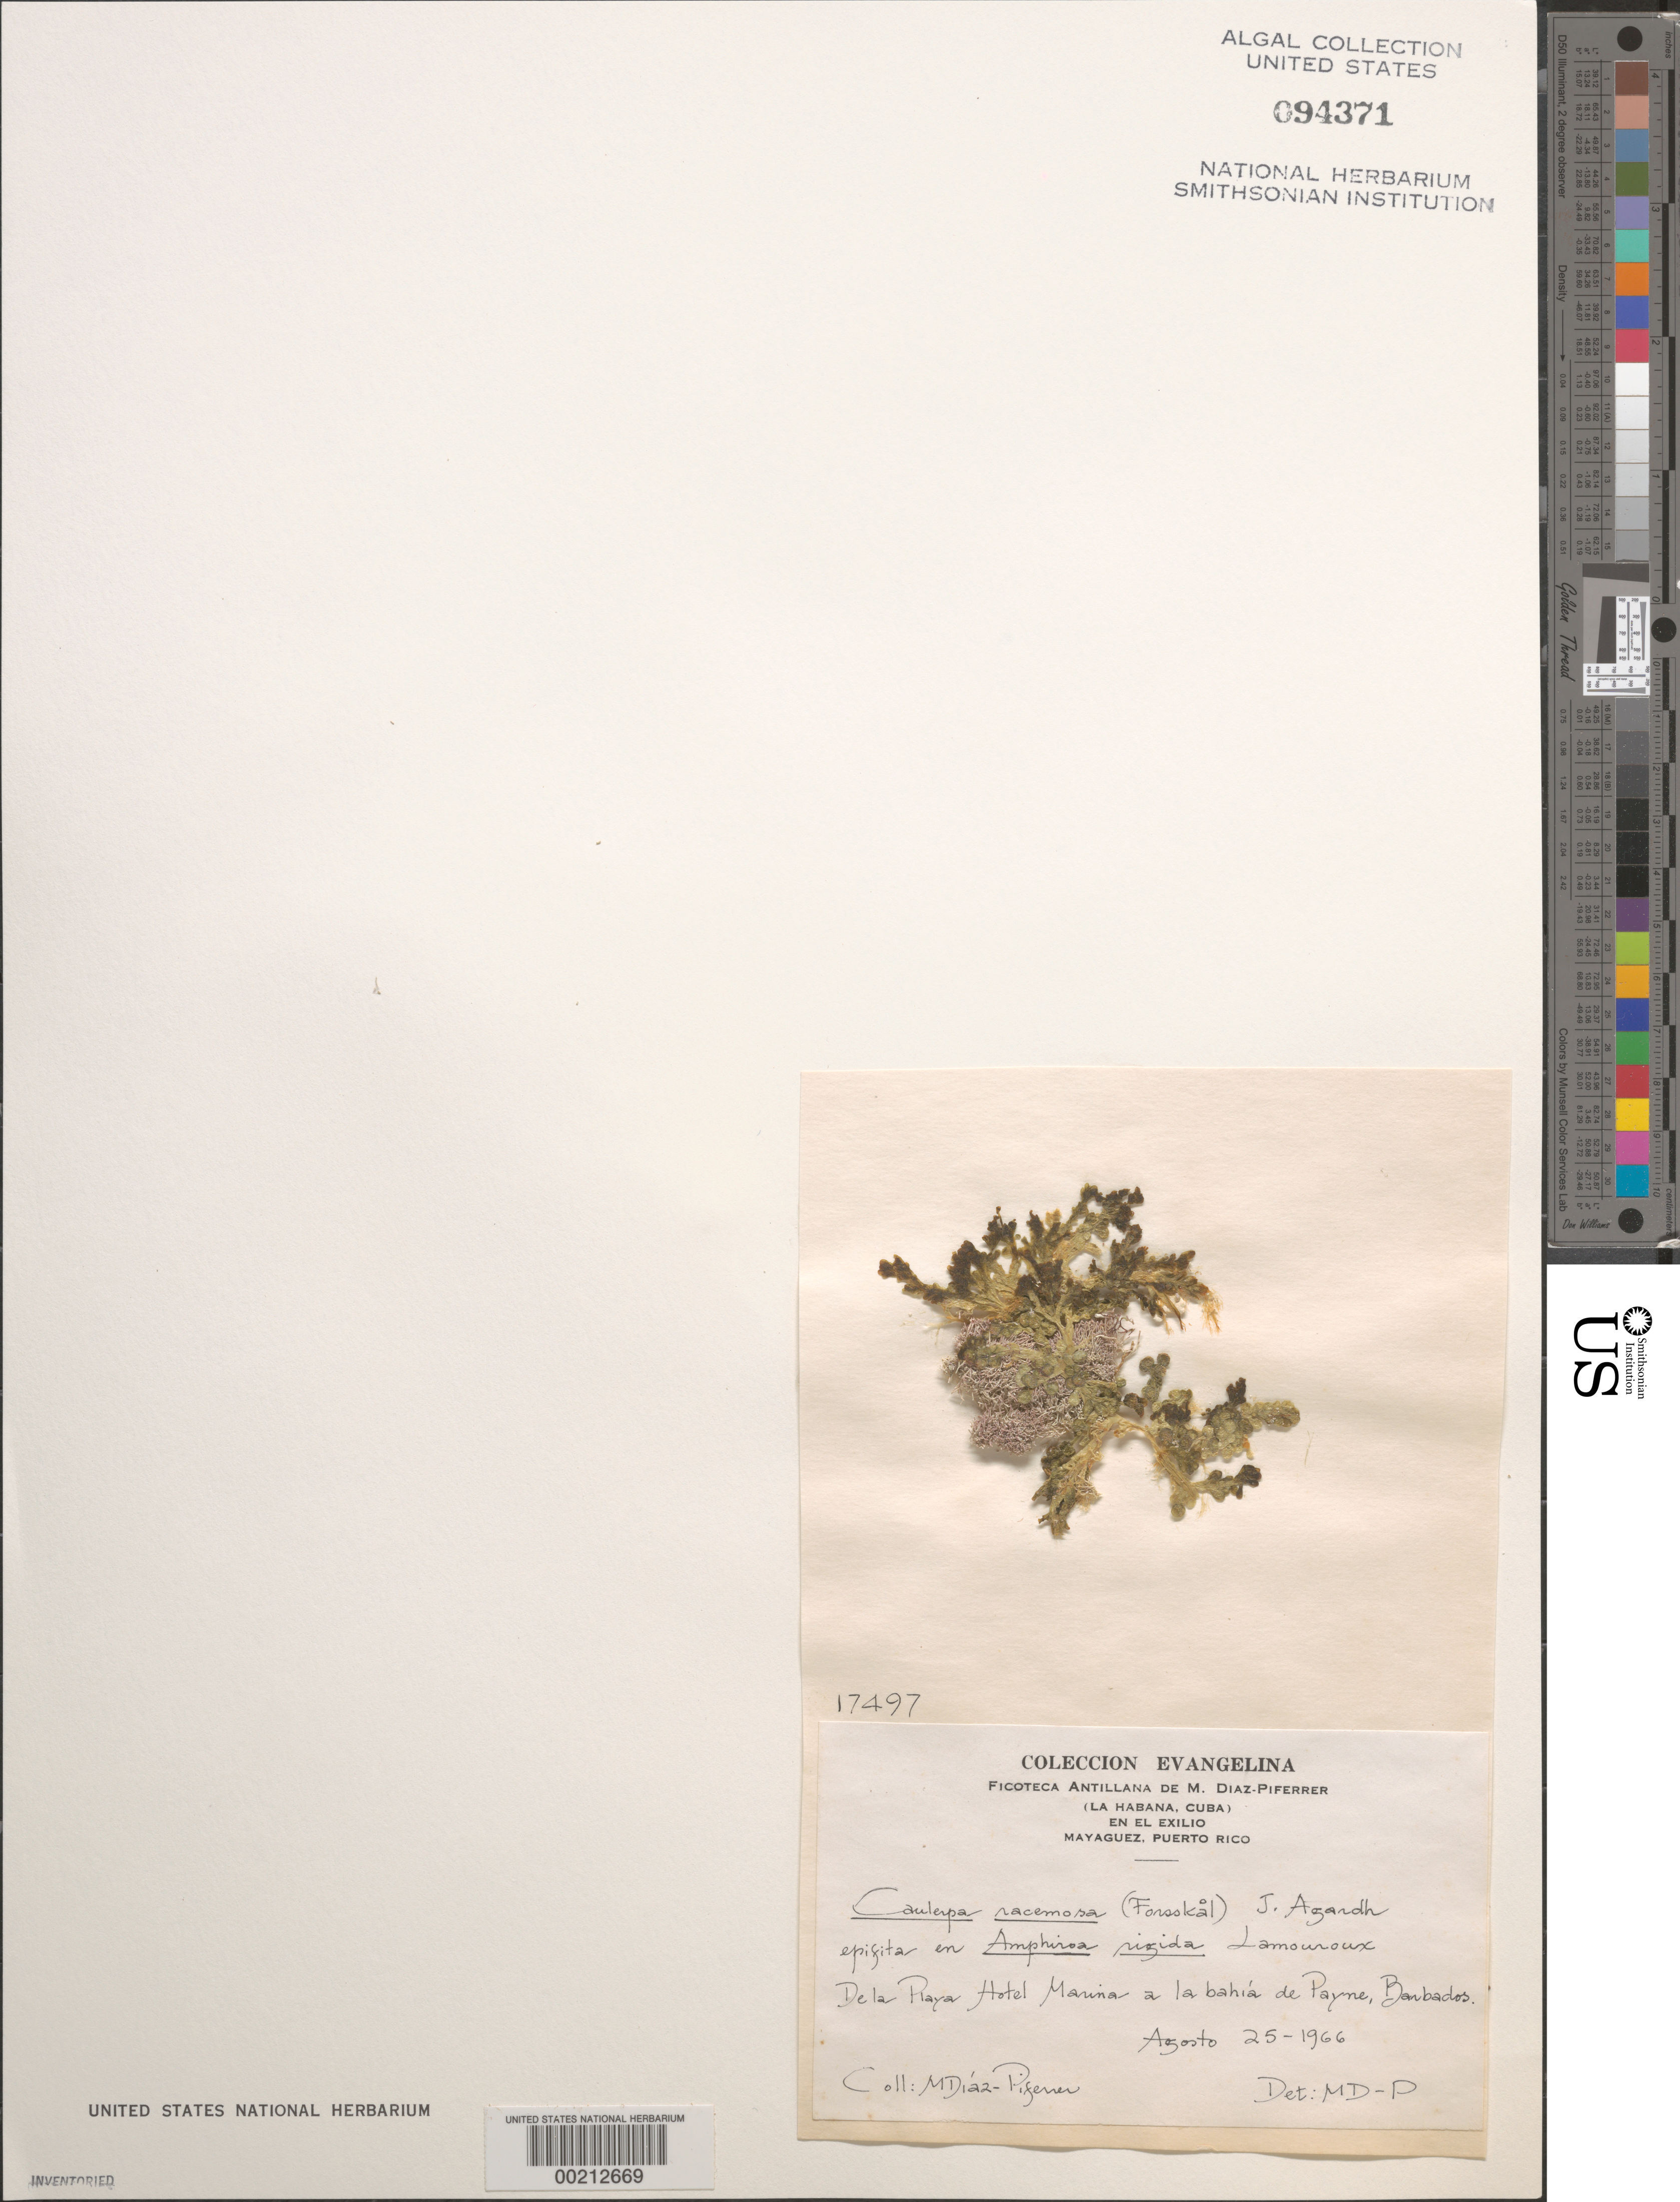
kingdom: Plantae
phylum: Chlorophyta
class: Ulvophyceae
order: Bryopsidales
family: Caulerpaceae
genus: Caulerpa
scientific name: Caulerpa racemosa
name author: (Forssk.) J. Agardh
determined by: Diaz-Piferrer, M.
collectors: M. Diaz-Piferrer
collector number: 17497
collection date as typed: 25 Aug 1966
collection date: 1966-08-25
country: Barbados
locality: From Hotel Marina Beach to Payne's Bay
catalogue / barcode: US 94371